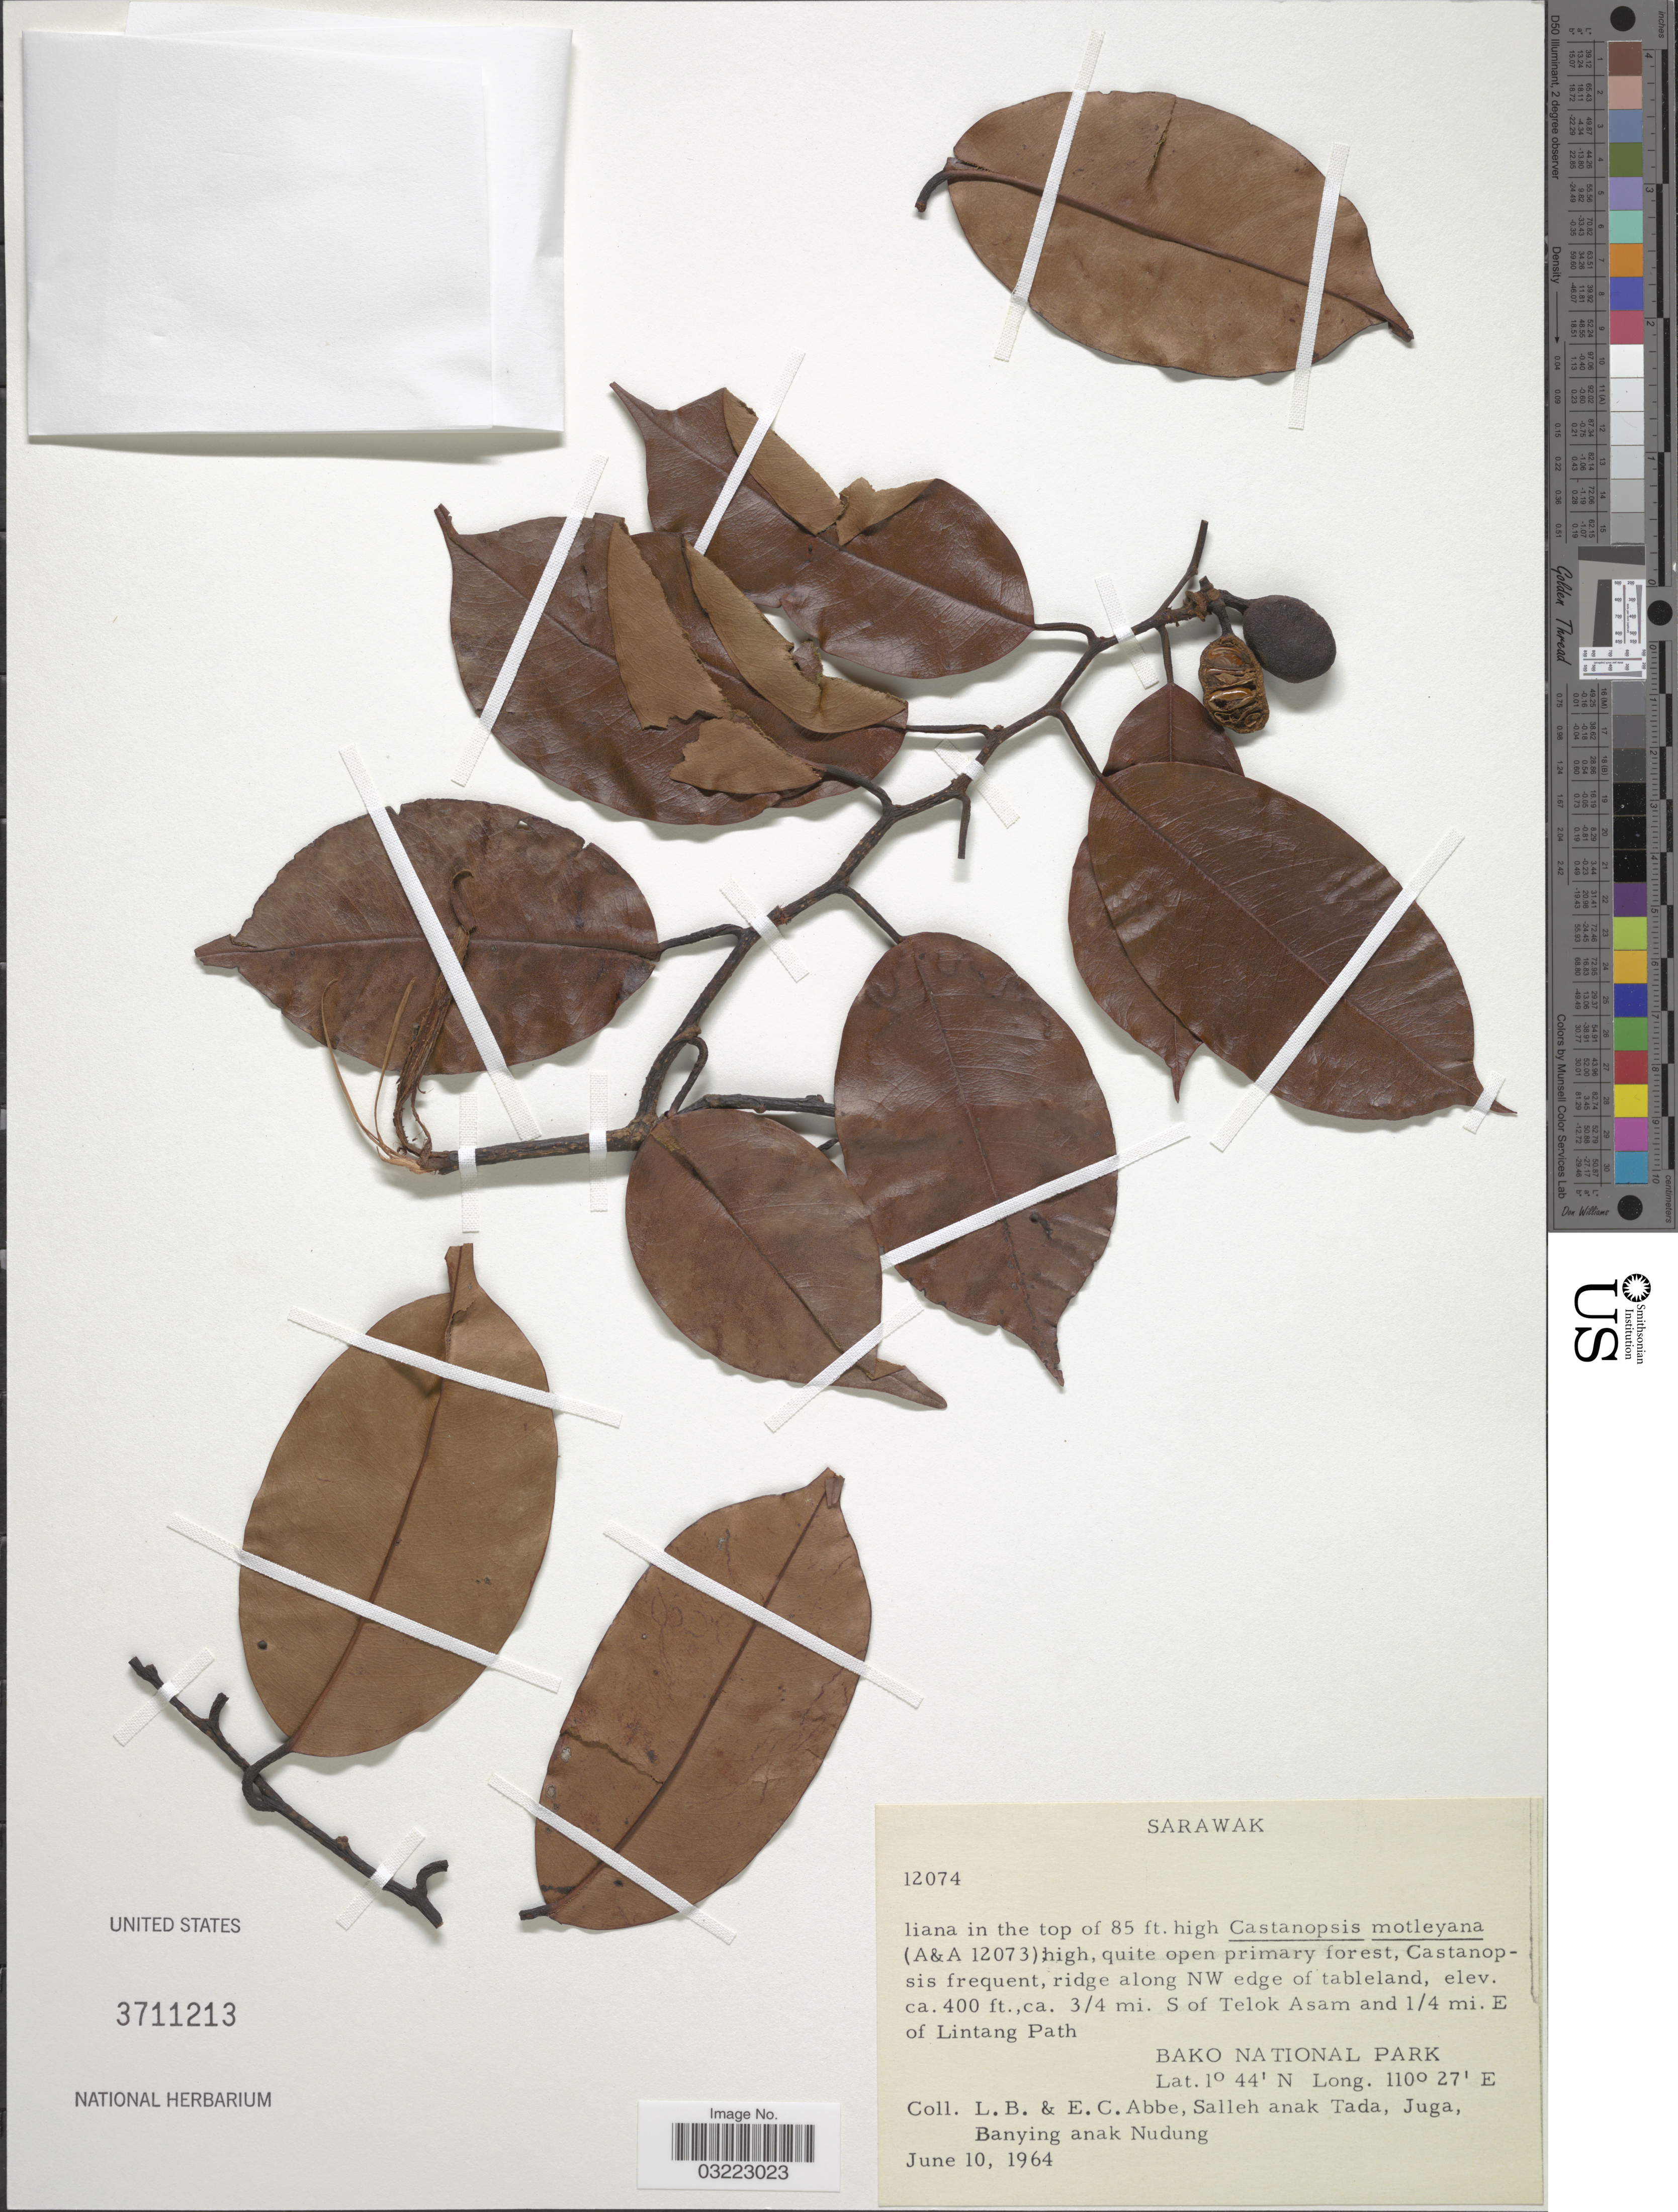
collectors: L. B. Abbe, E. C. Abbe, Salleh anak Tada, Jugah & et al.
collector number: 12074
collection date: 1964-06-10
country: Malaysia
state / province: Sarawak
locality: Ridge along NW edge of tableland. Ca. ¾ mi. S of Telok Asam and ¼ mi. E of Lintang Path. Bako National Park.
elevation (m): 122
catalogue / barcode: US 3711213